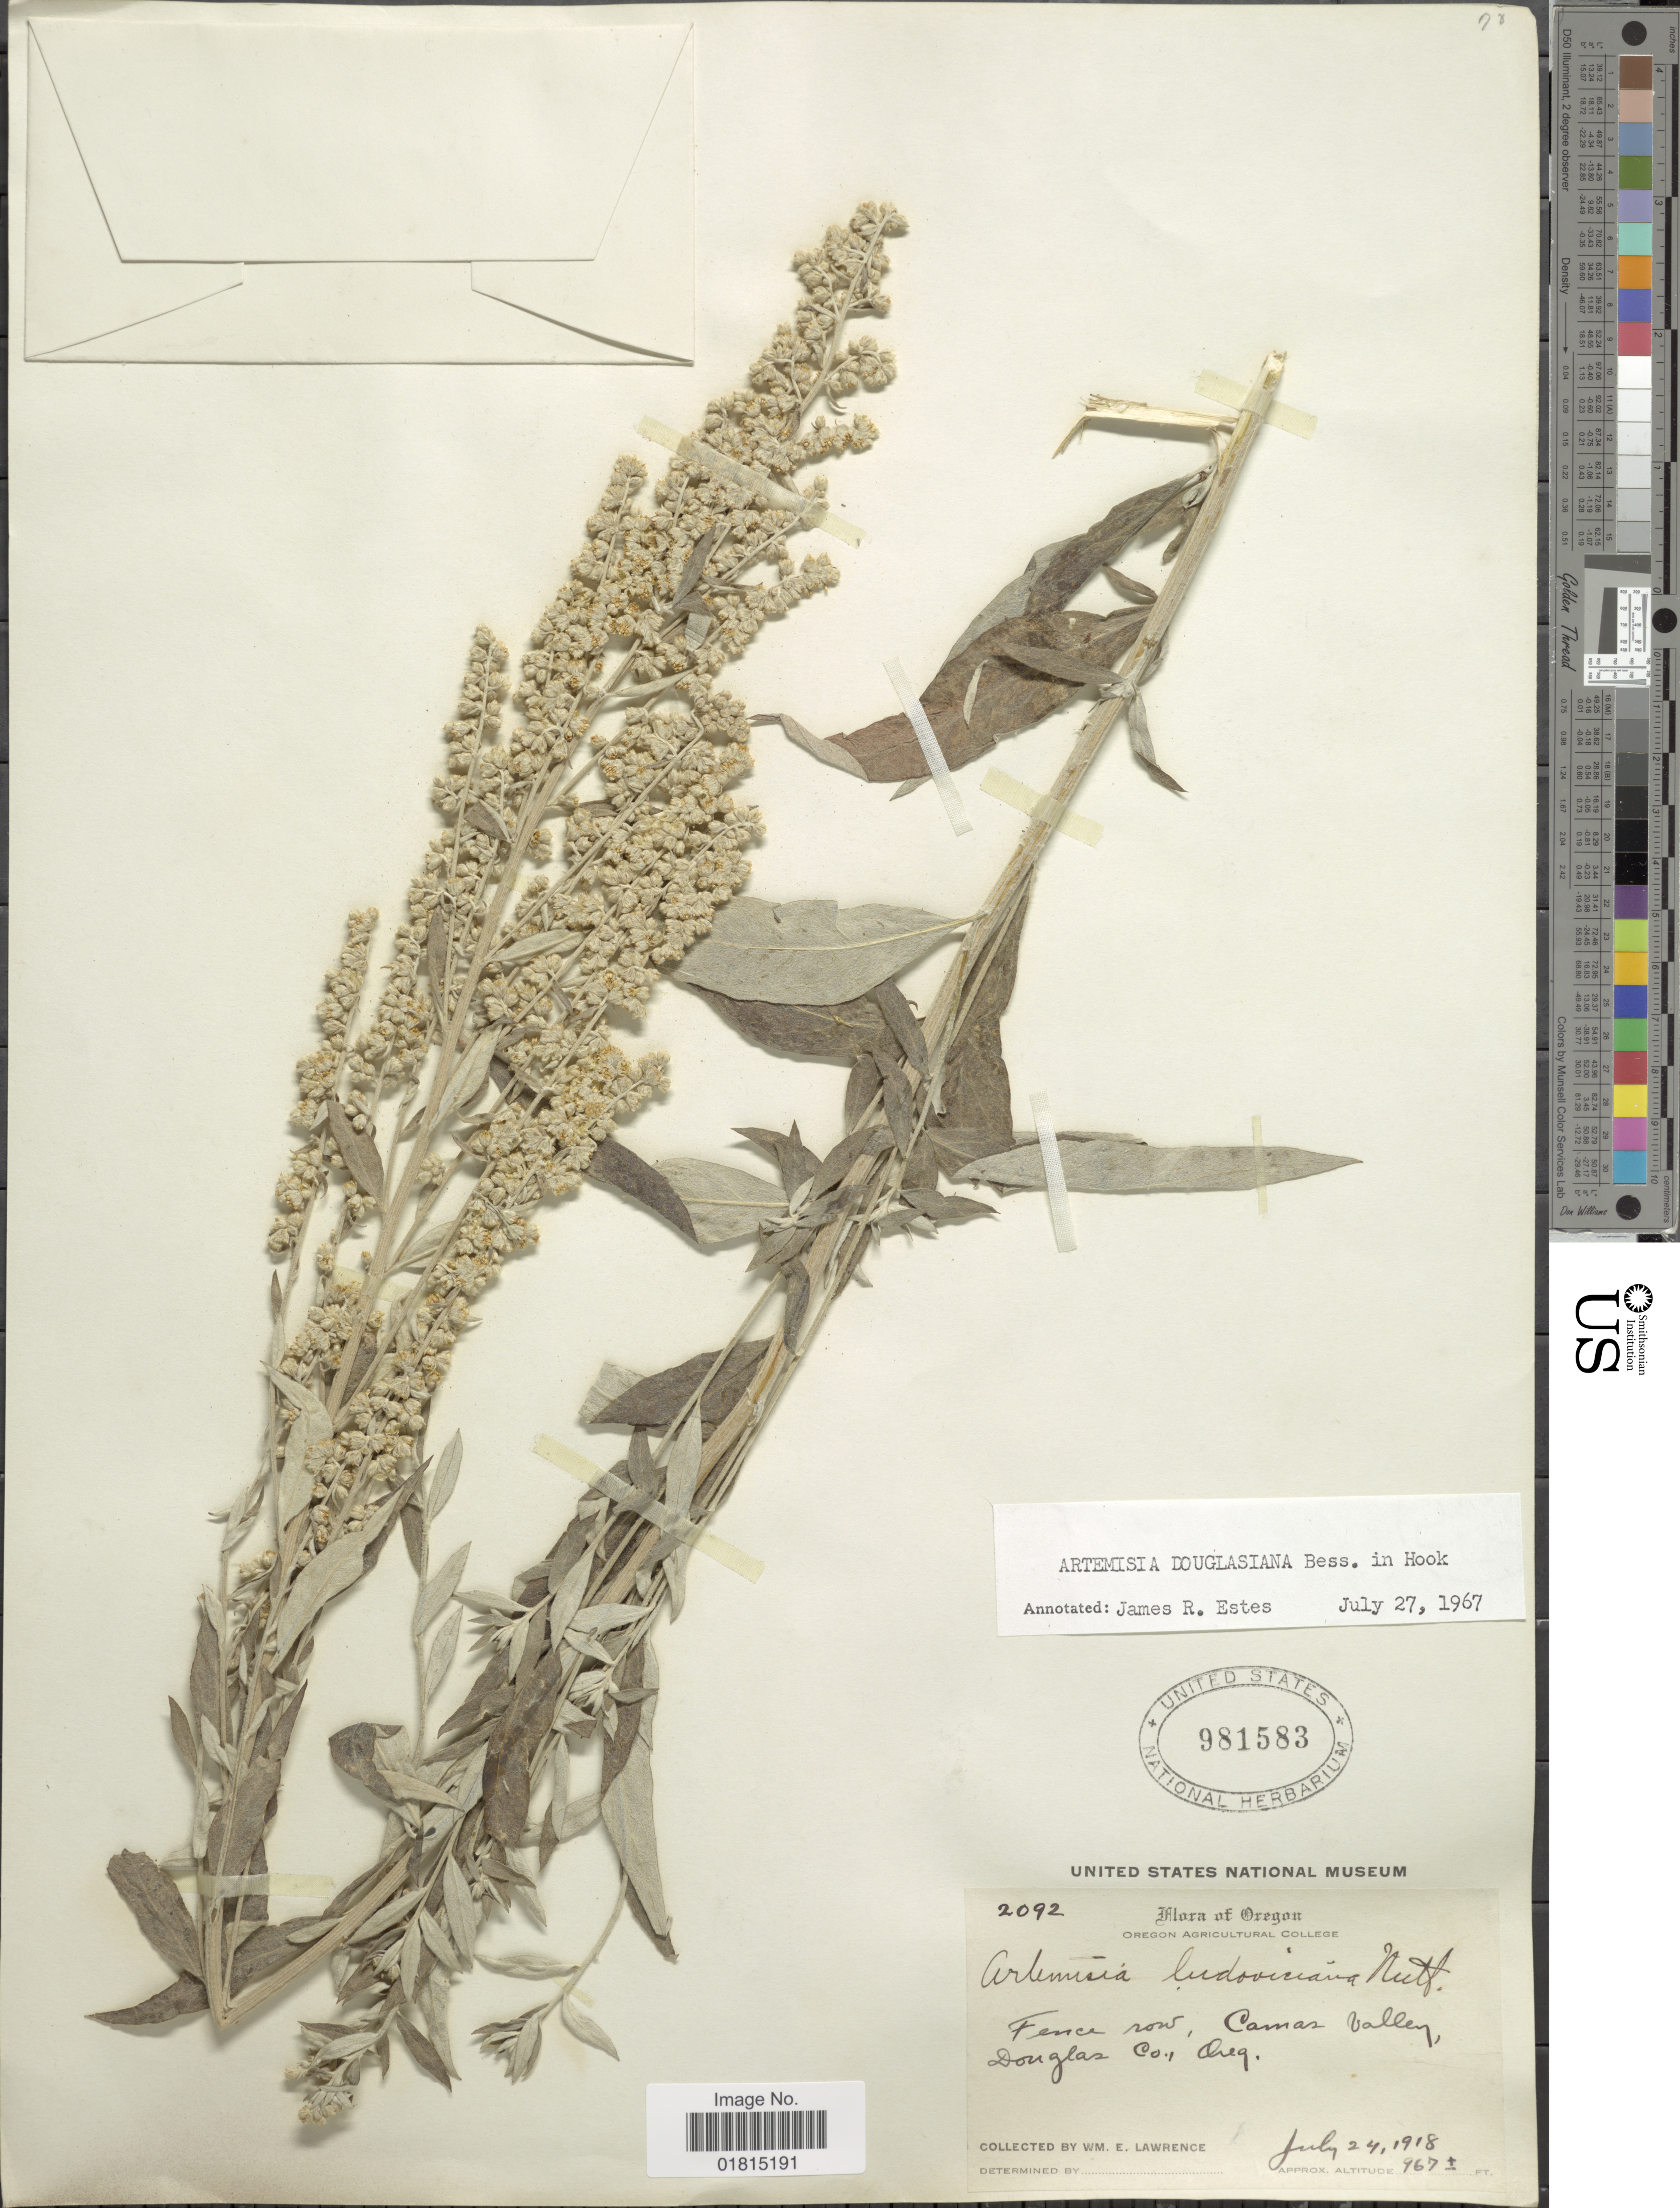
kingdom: Plantae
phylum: Tracheophyta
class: Magnoliopsida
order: Asterales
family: Asteraceae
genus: Artemisia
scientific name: Artemisia douglasiana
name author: Besser ex Hook.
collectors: W. Lawrence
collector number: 2092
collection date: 1918-07-24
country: United States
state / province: Oregon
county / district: Douglas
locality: Fence row, Camas Valley, Douglas Co.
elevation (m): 295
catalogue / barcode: US 981583